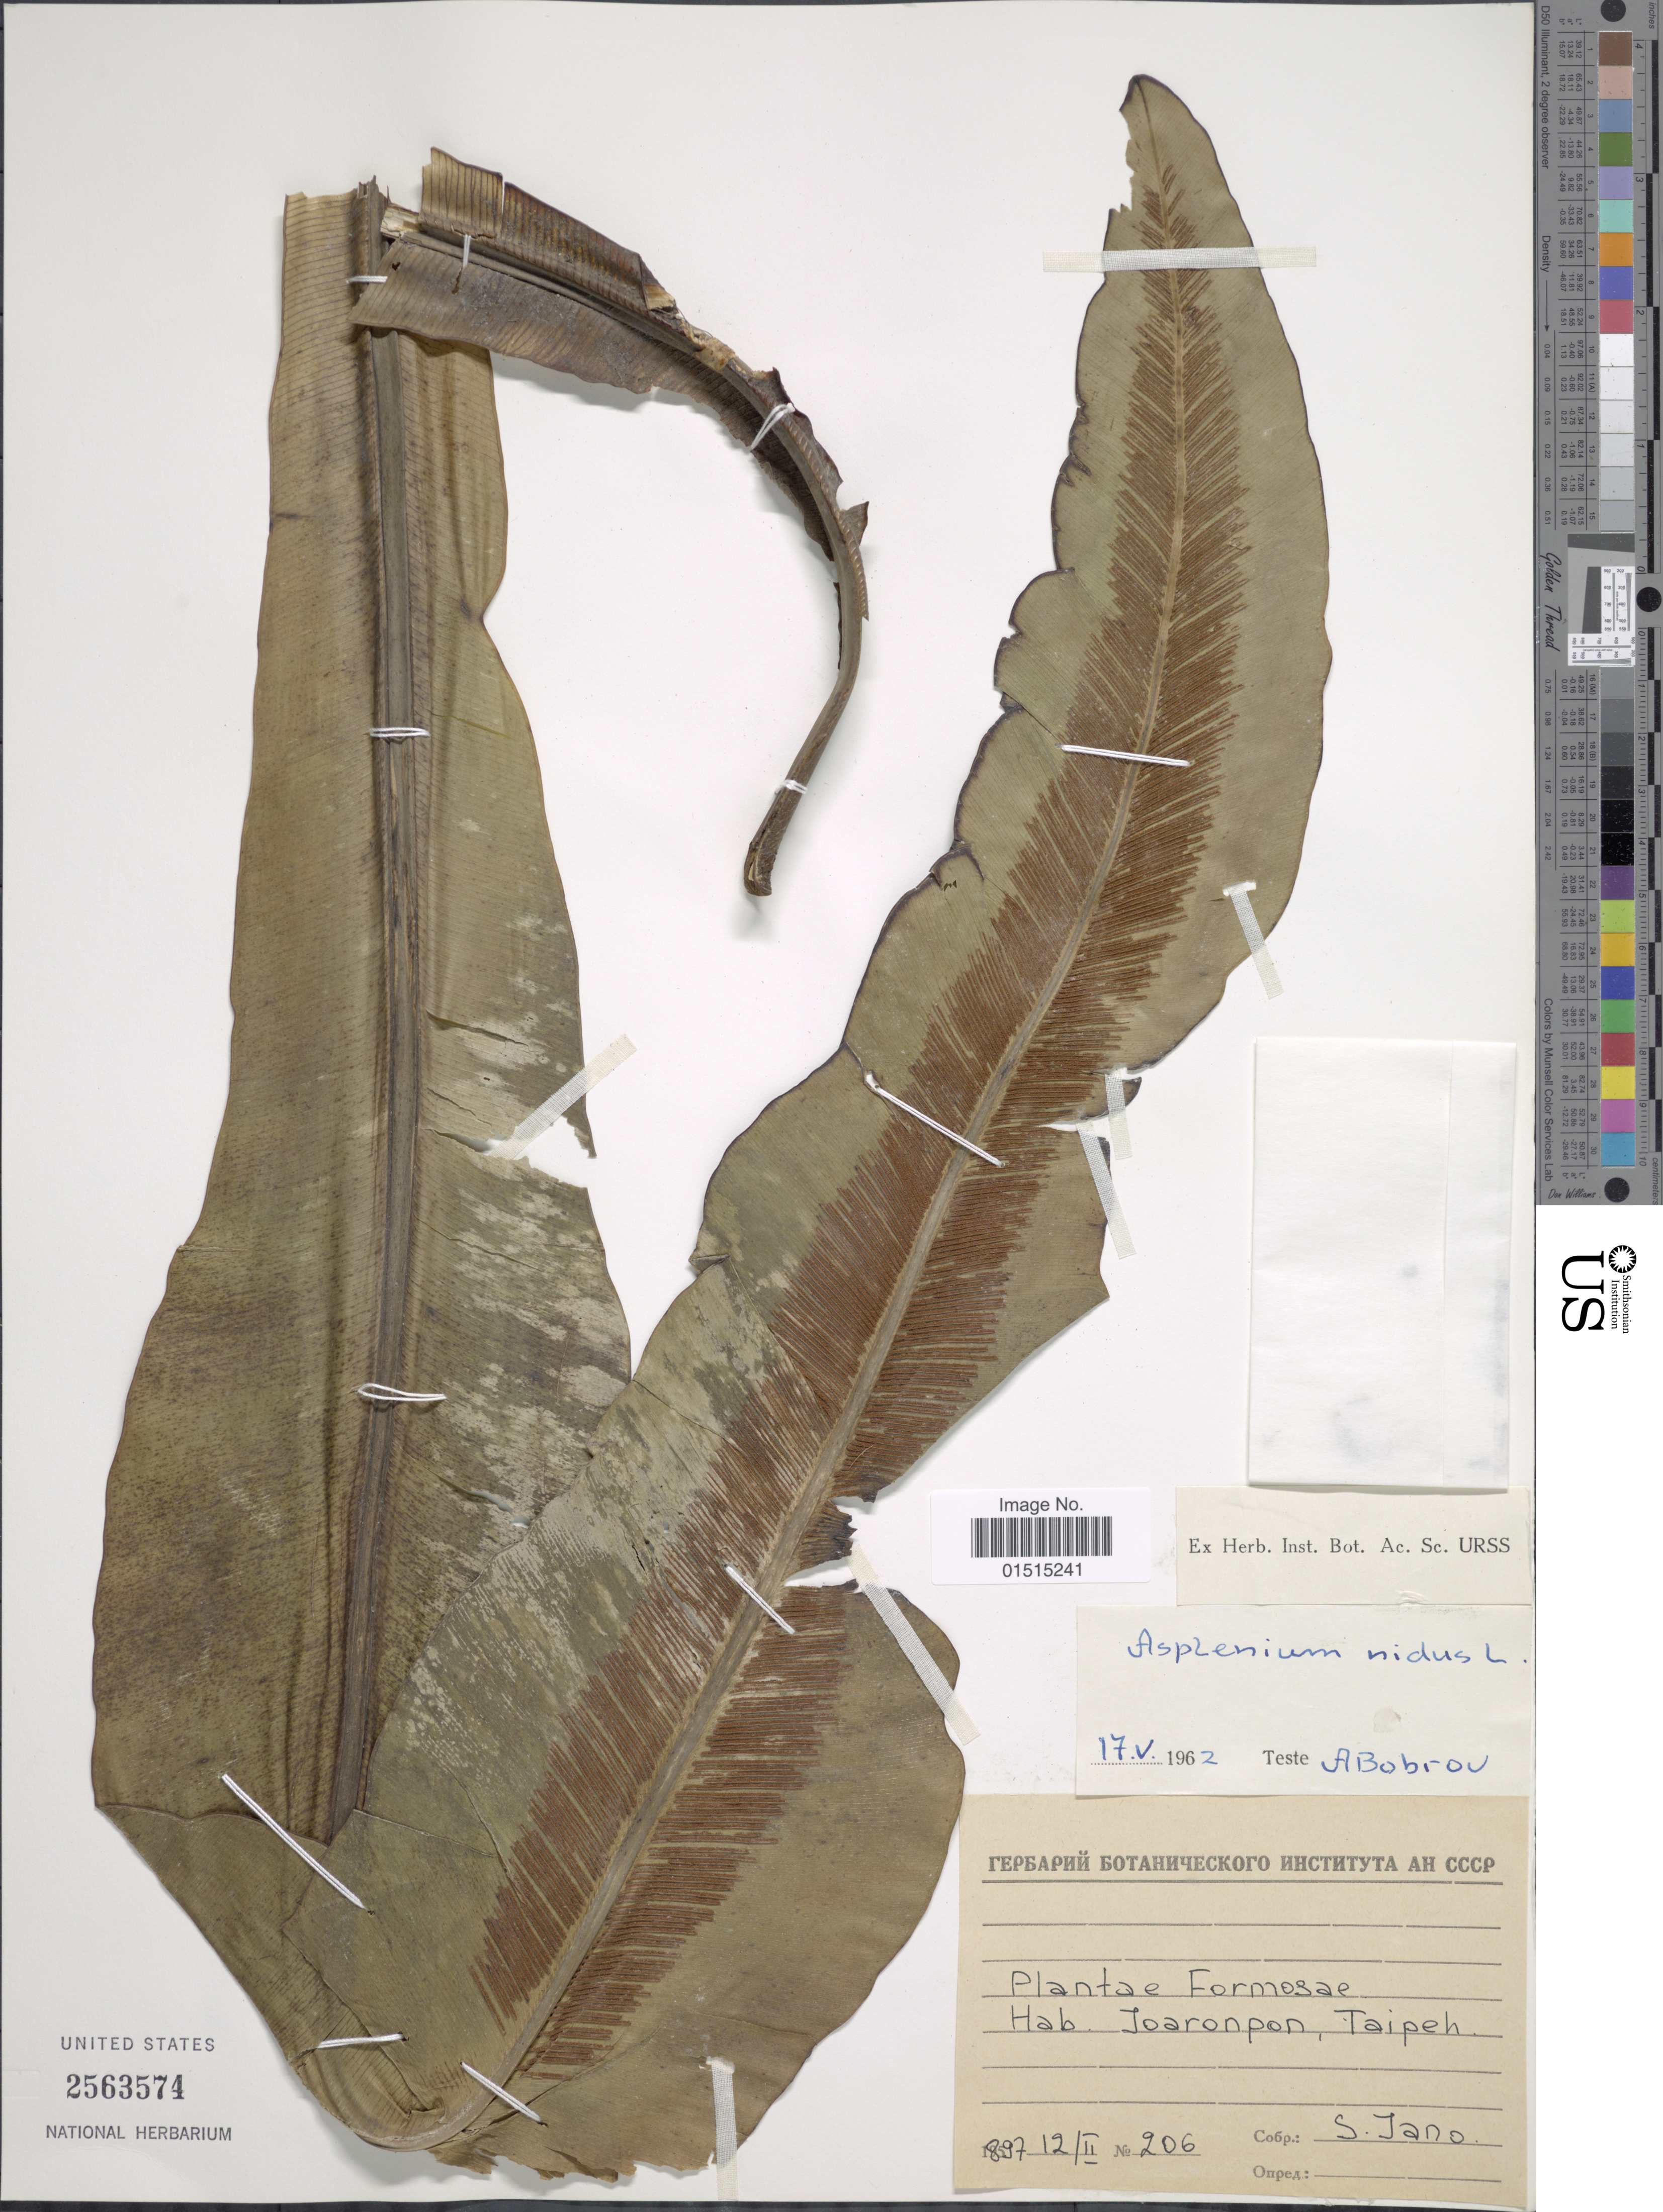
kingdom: Plantae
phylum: Tracheophyta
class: Polypodiopsida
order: Polypodiales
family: Aspleniaceae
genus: Asplenium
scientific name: Asplenium normale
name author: D. Don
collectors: S. Lano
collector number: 206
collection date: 1897-02-12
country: Taiwan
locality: Formasae, Joaronpon, Taipeh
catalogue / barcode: US 2563574